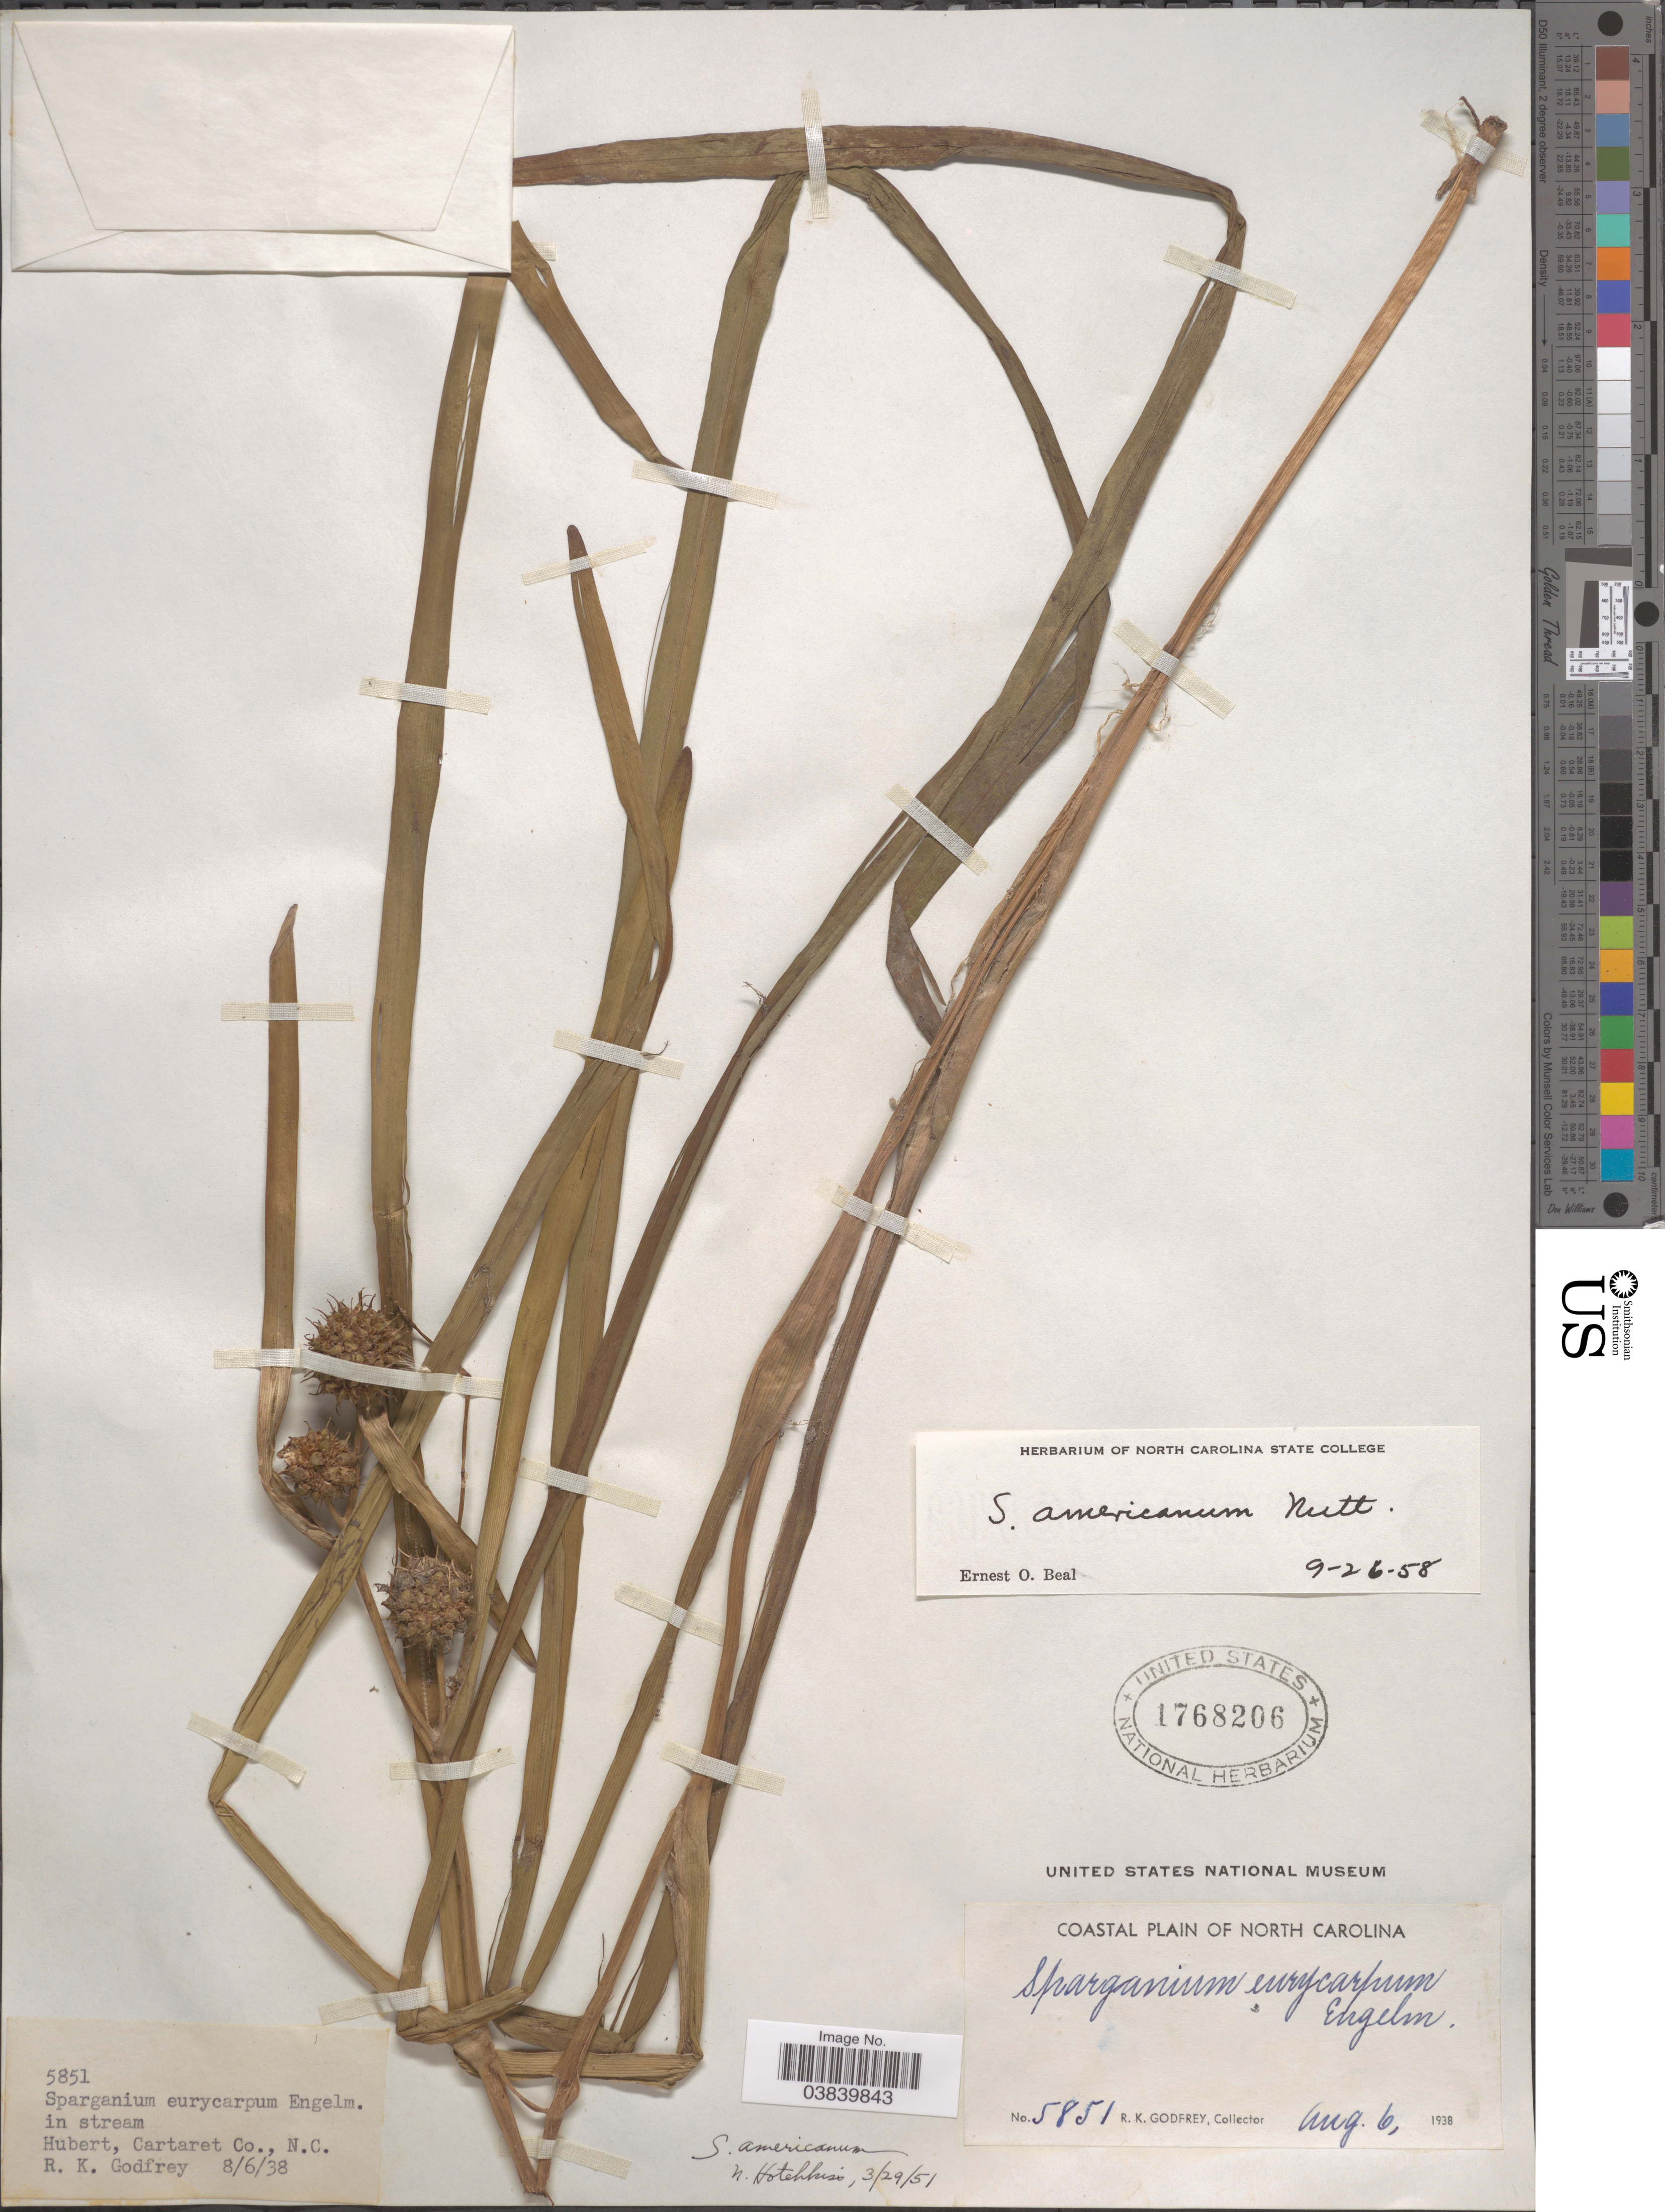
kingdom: Plantae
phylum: Tracheophyta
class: Liliopsida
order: Poales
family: Typhaceae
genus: Sparganium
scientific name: Sparganium americanum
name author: Nutt.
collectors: R. K. Godfrey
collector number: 5851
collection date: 1938-08-06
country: United States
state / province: North Carolina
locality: Coastal plain of North Carolina. Hubert, Cartaret Co.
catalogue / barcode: US 1768206